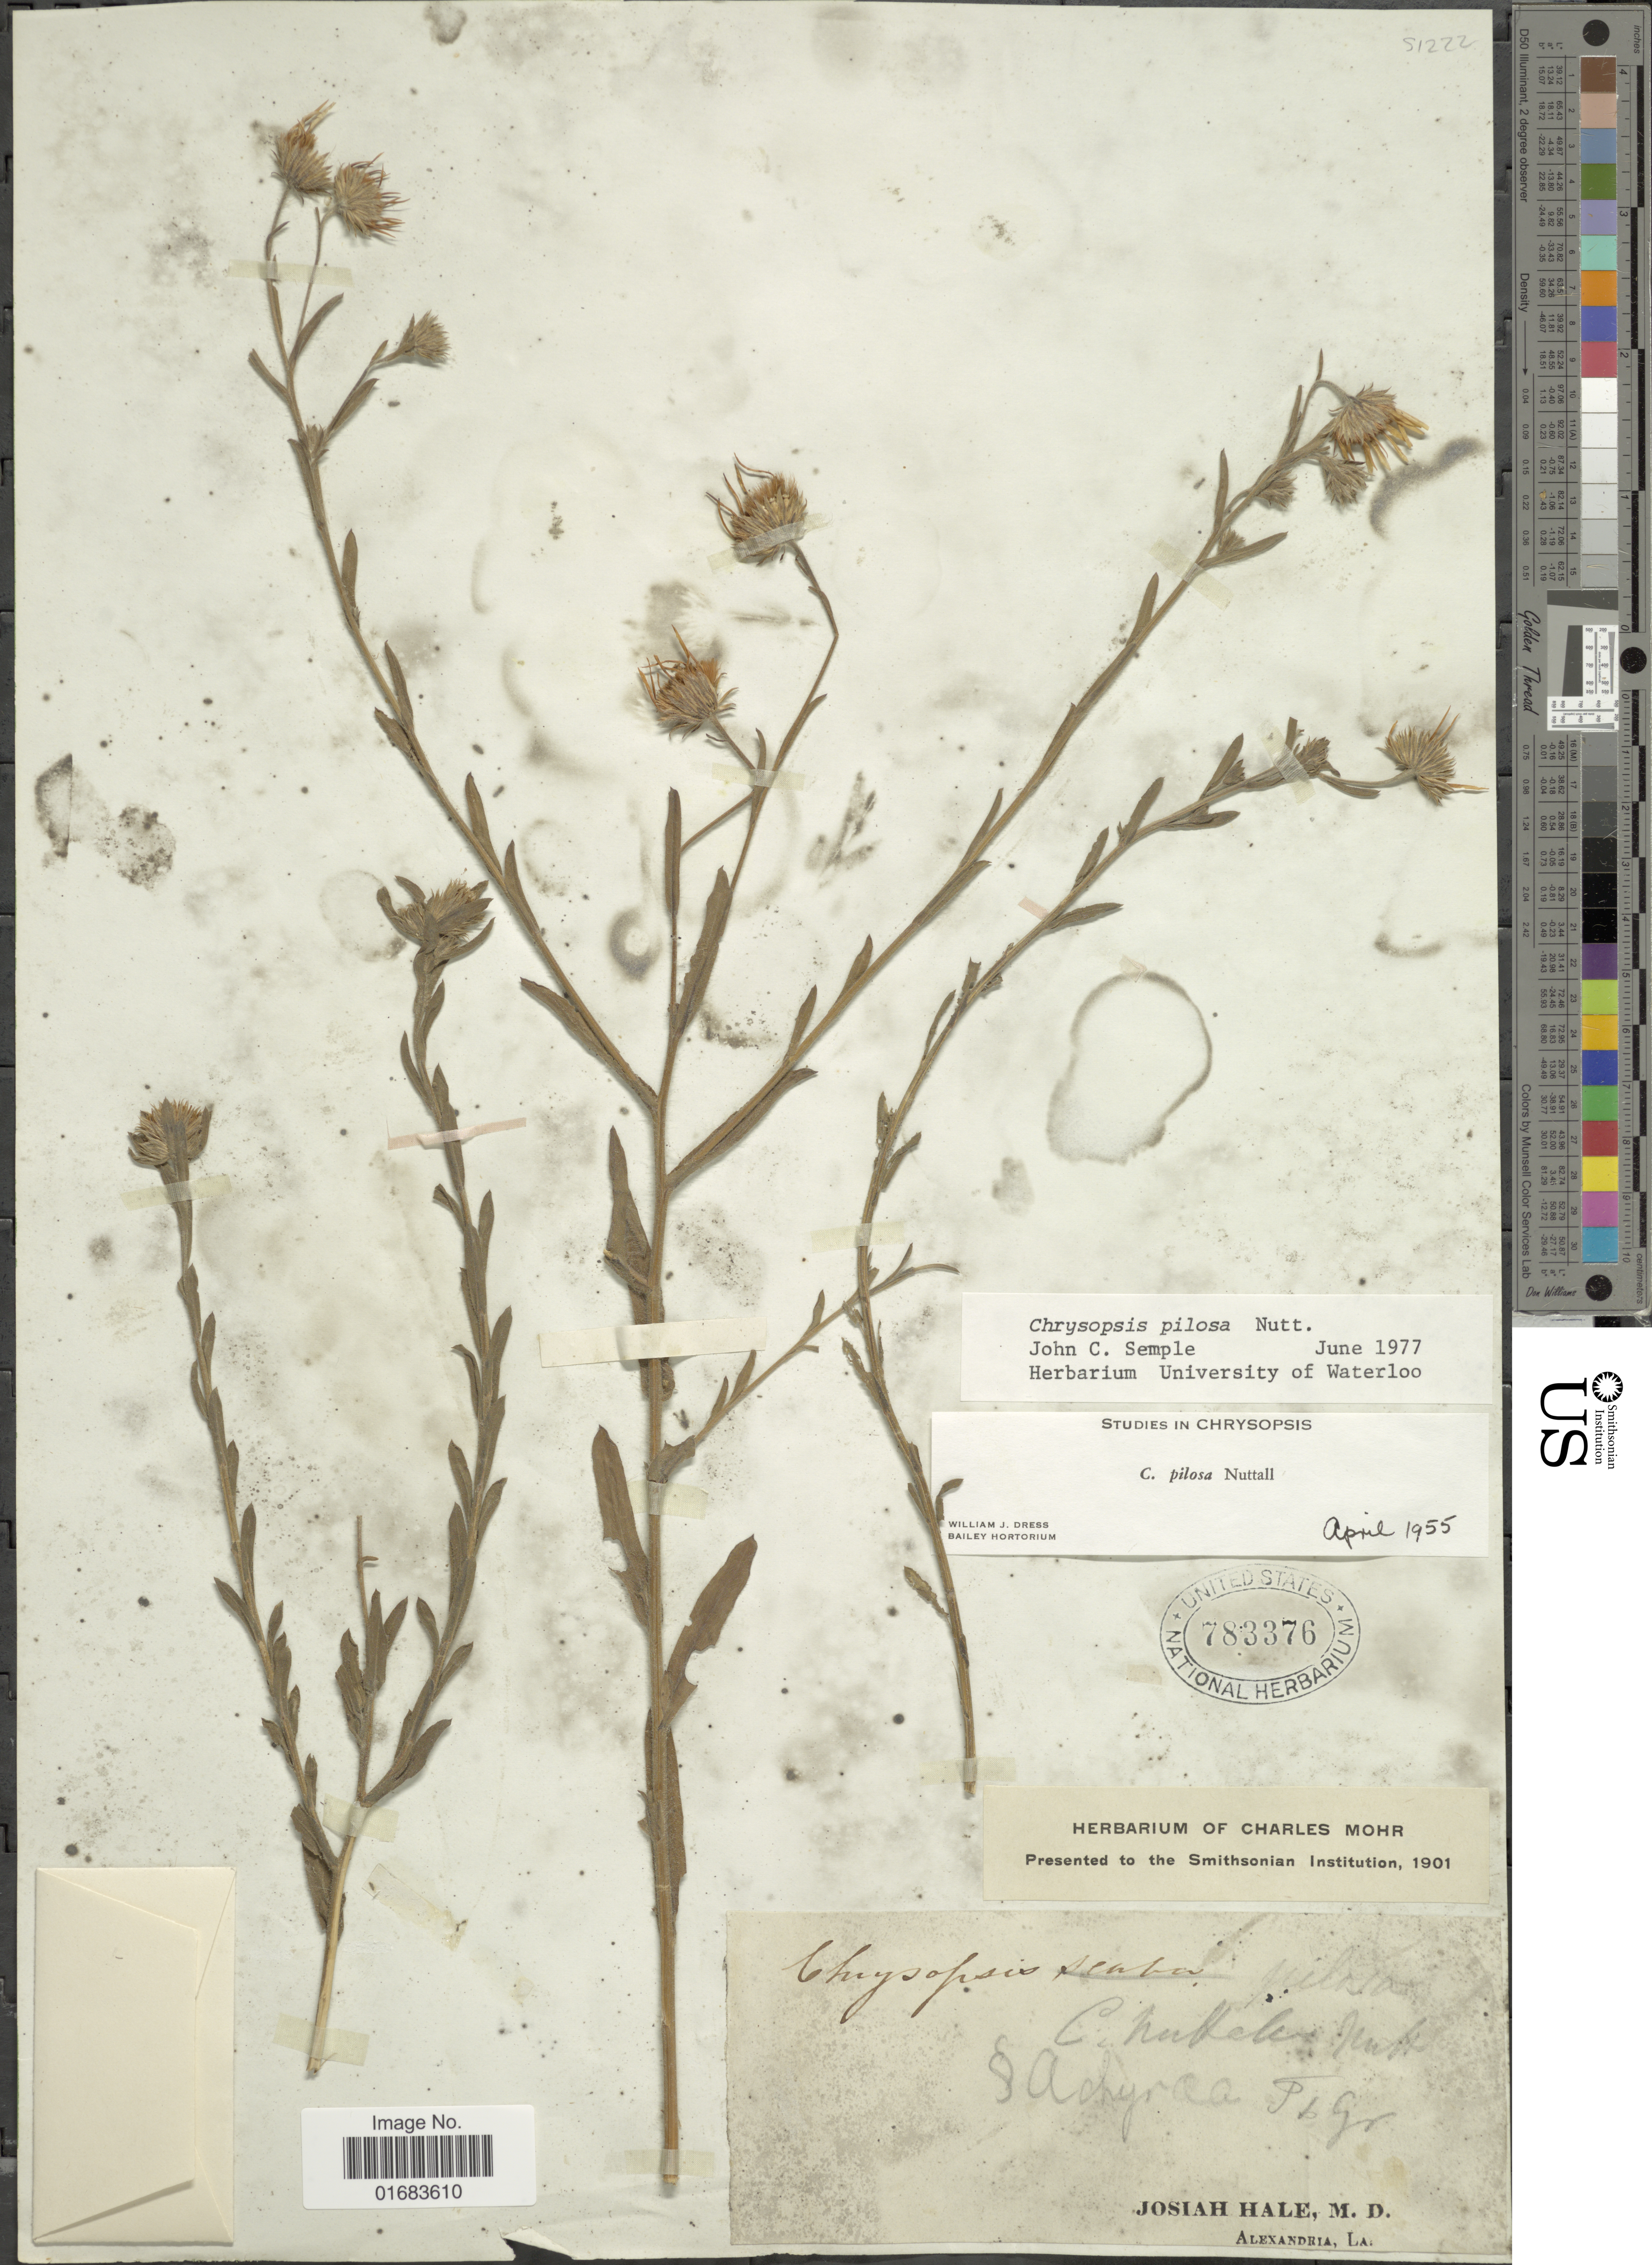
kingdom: Plantae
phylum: Tracheophyta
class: Magnoliopsida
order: Asterales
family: Asteraceae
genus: Chrysopsis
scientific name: Chrysopsis pilosa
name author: Nutt.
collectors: J. Hale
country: United States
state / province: Louisiana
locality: Alexandria.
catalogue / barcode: US 783376